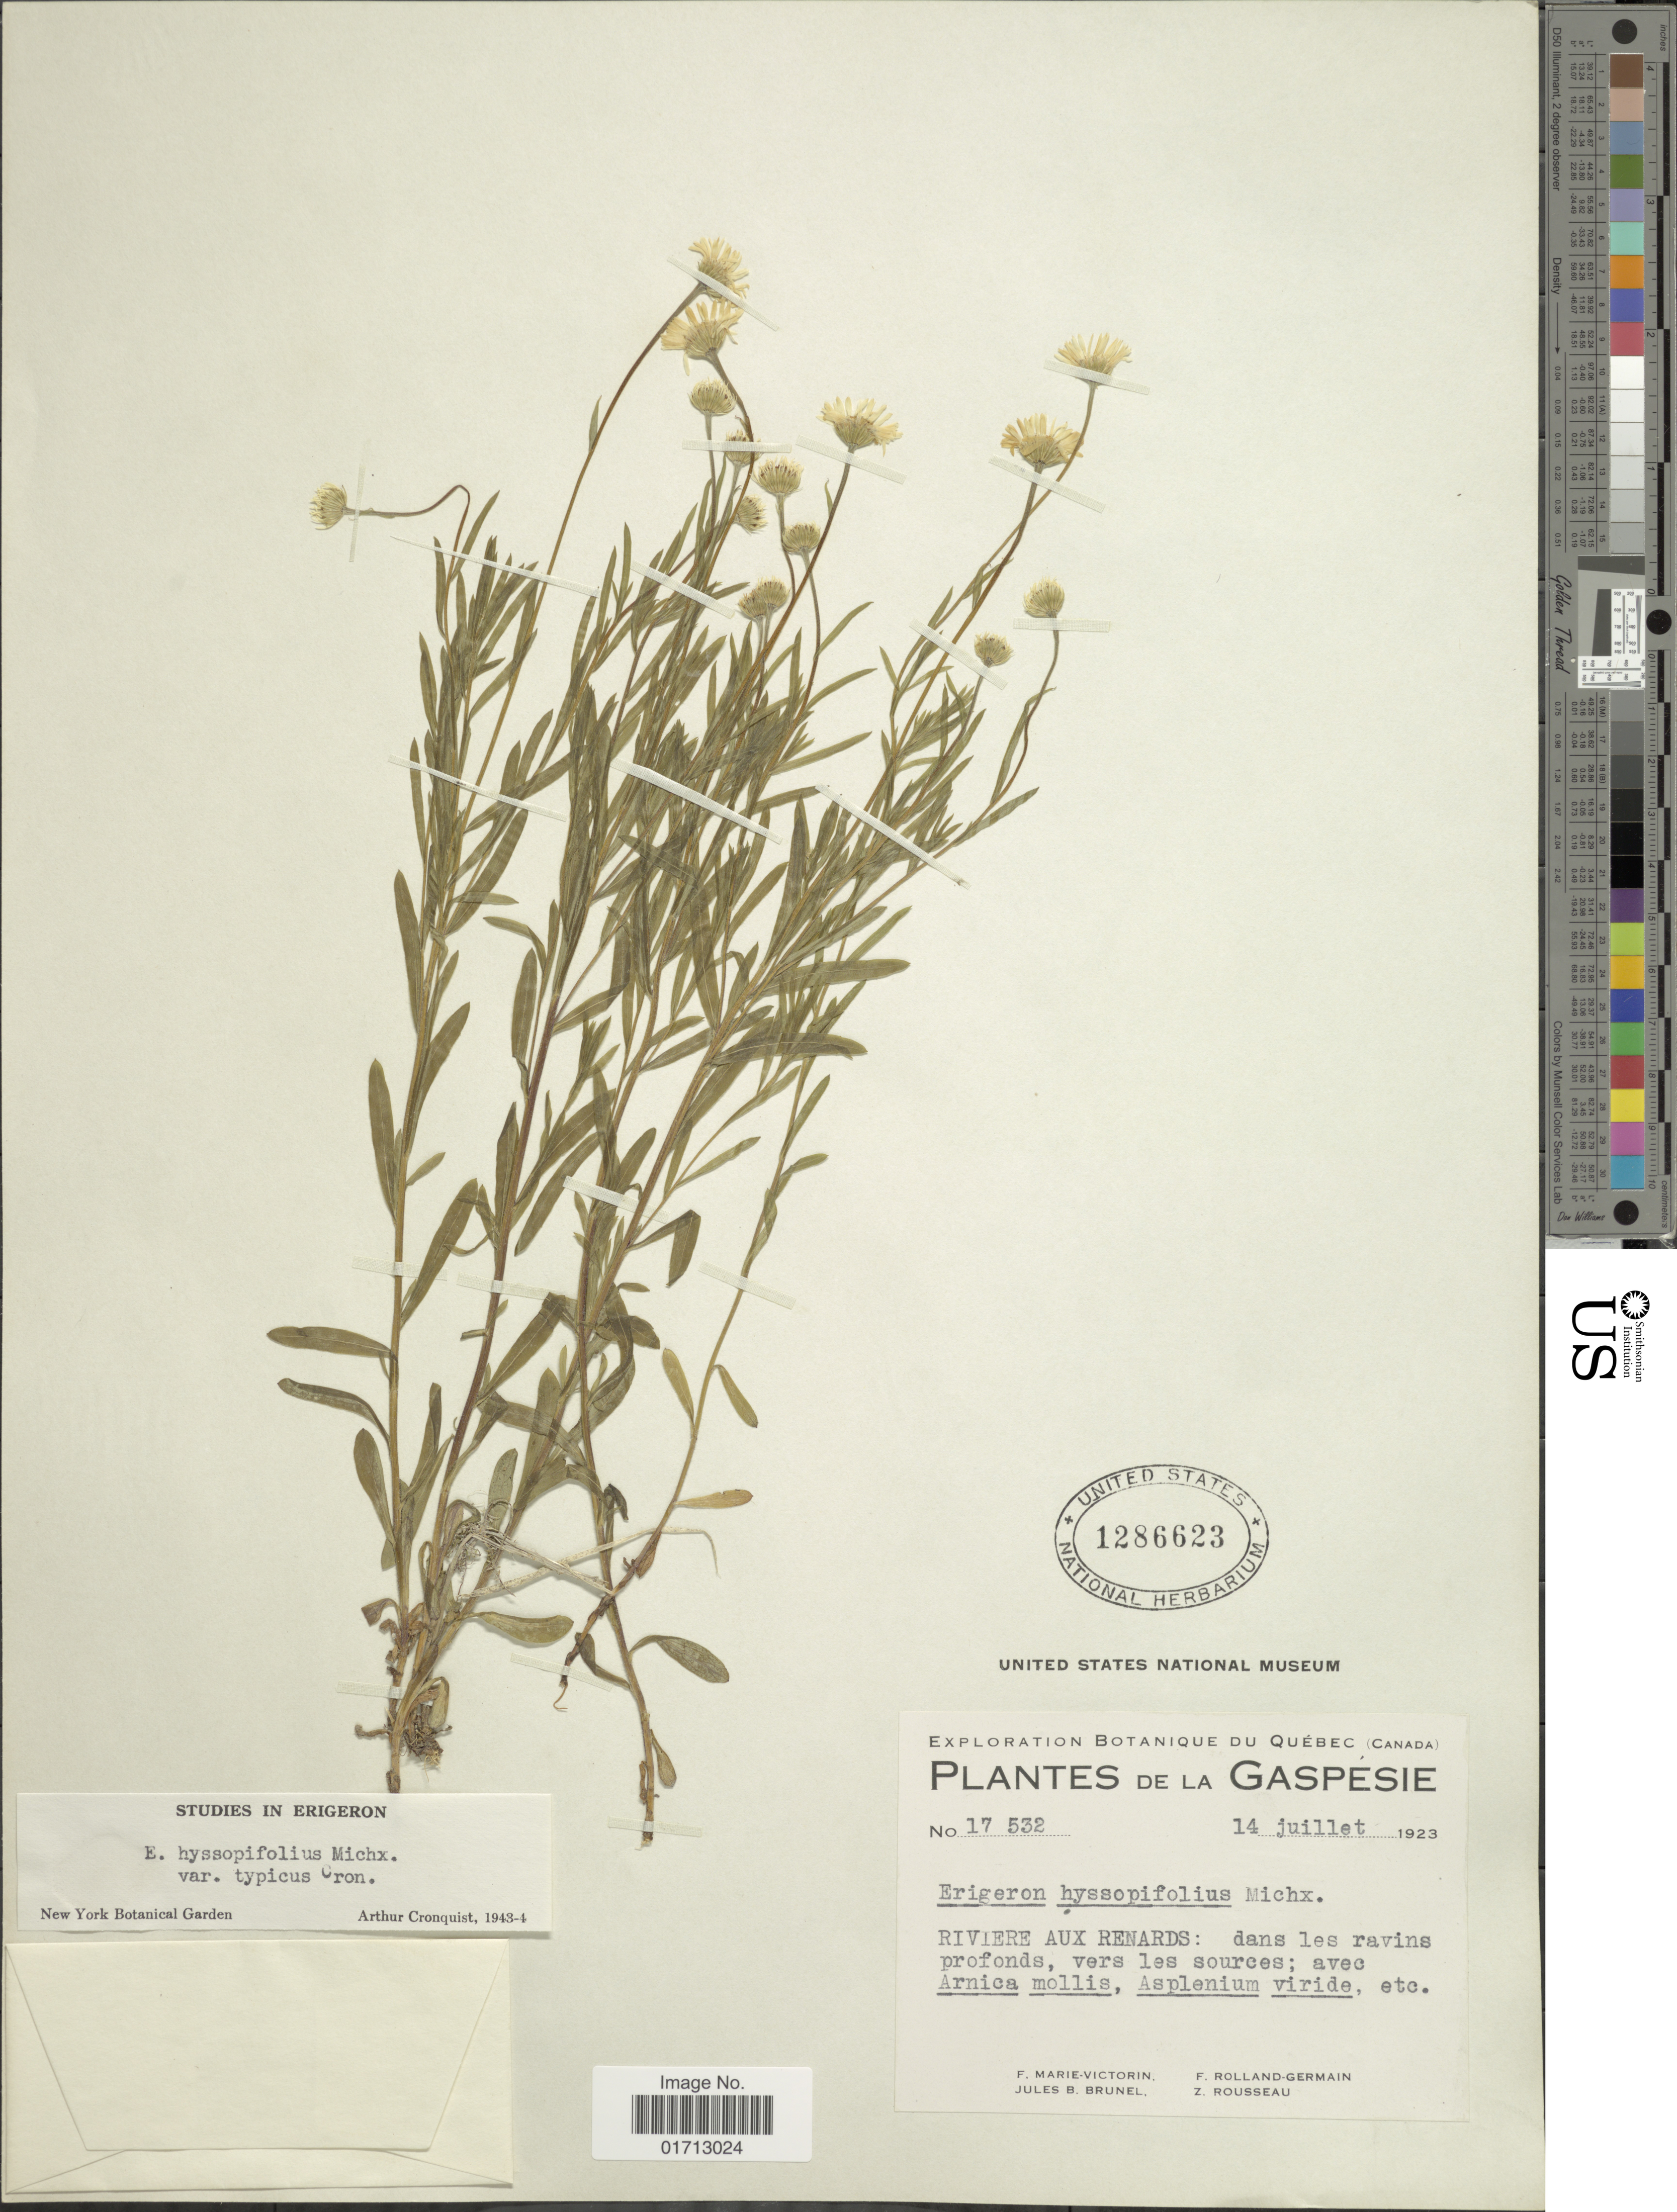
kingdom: Plantae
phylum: Tracheophyta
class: Magnoliopsida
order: Asterales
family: Asteraceae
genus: Erigeron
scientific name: Erigeron hyssopifolius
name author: Michx.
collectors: F. Marie-Victorin, J. Brunel, Rolland-Germain & Z. Rousseau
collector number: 17532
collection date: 1923-07-14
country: Canada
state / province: Quebec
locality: De la Gaspésie, Riviere Aux Renards.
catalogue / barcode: US 1286623